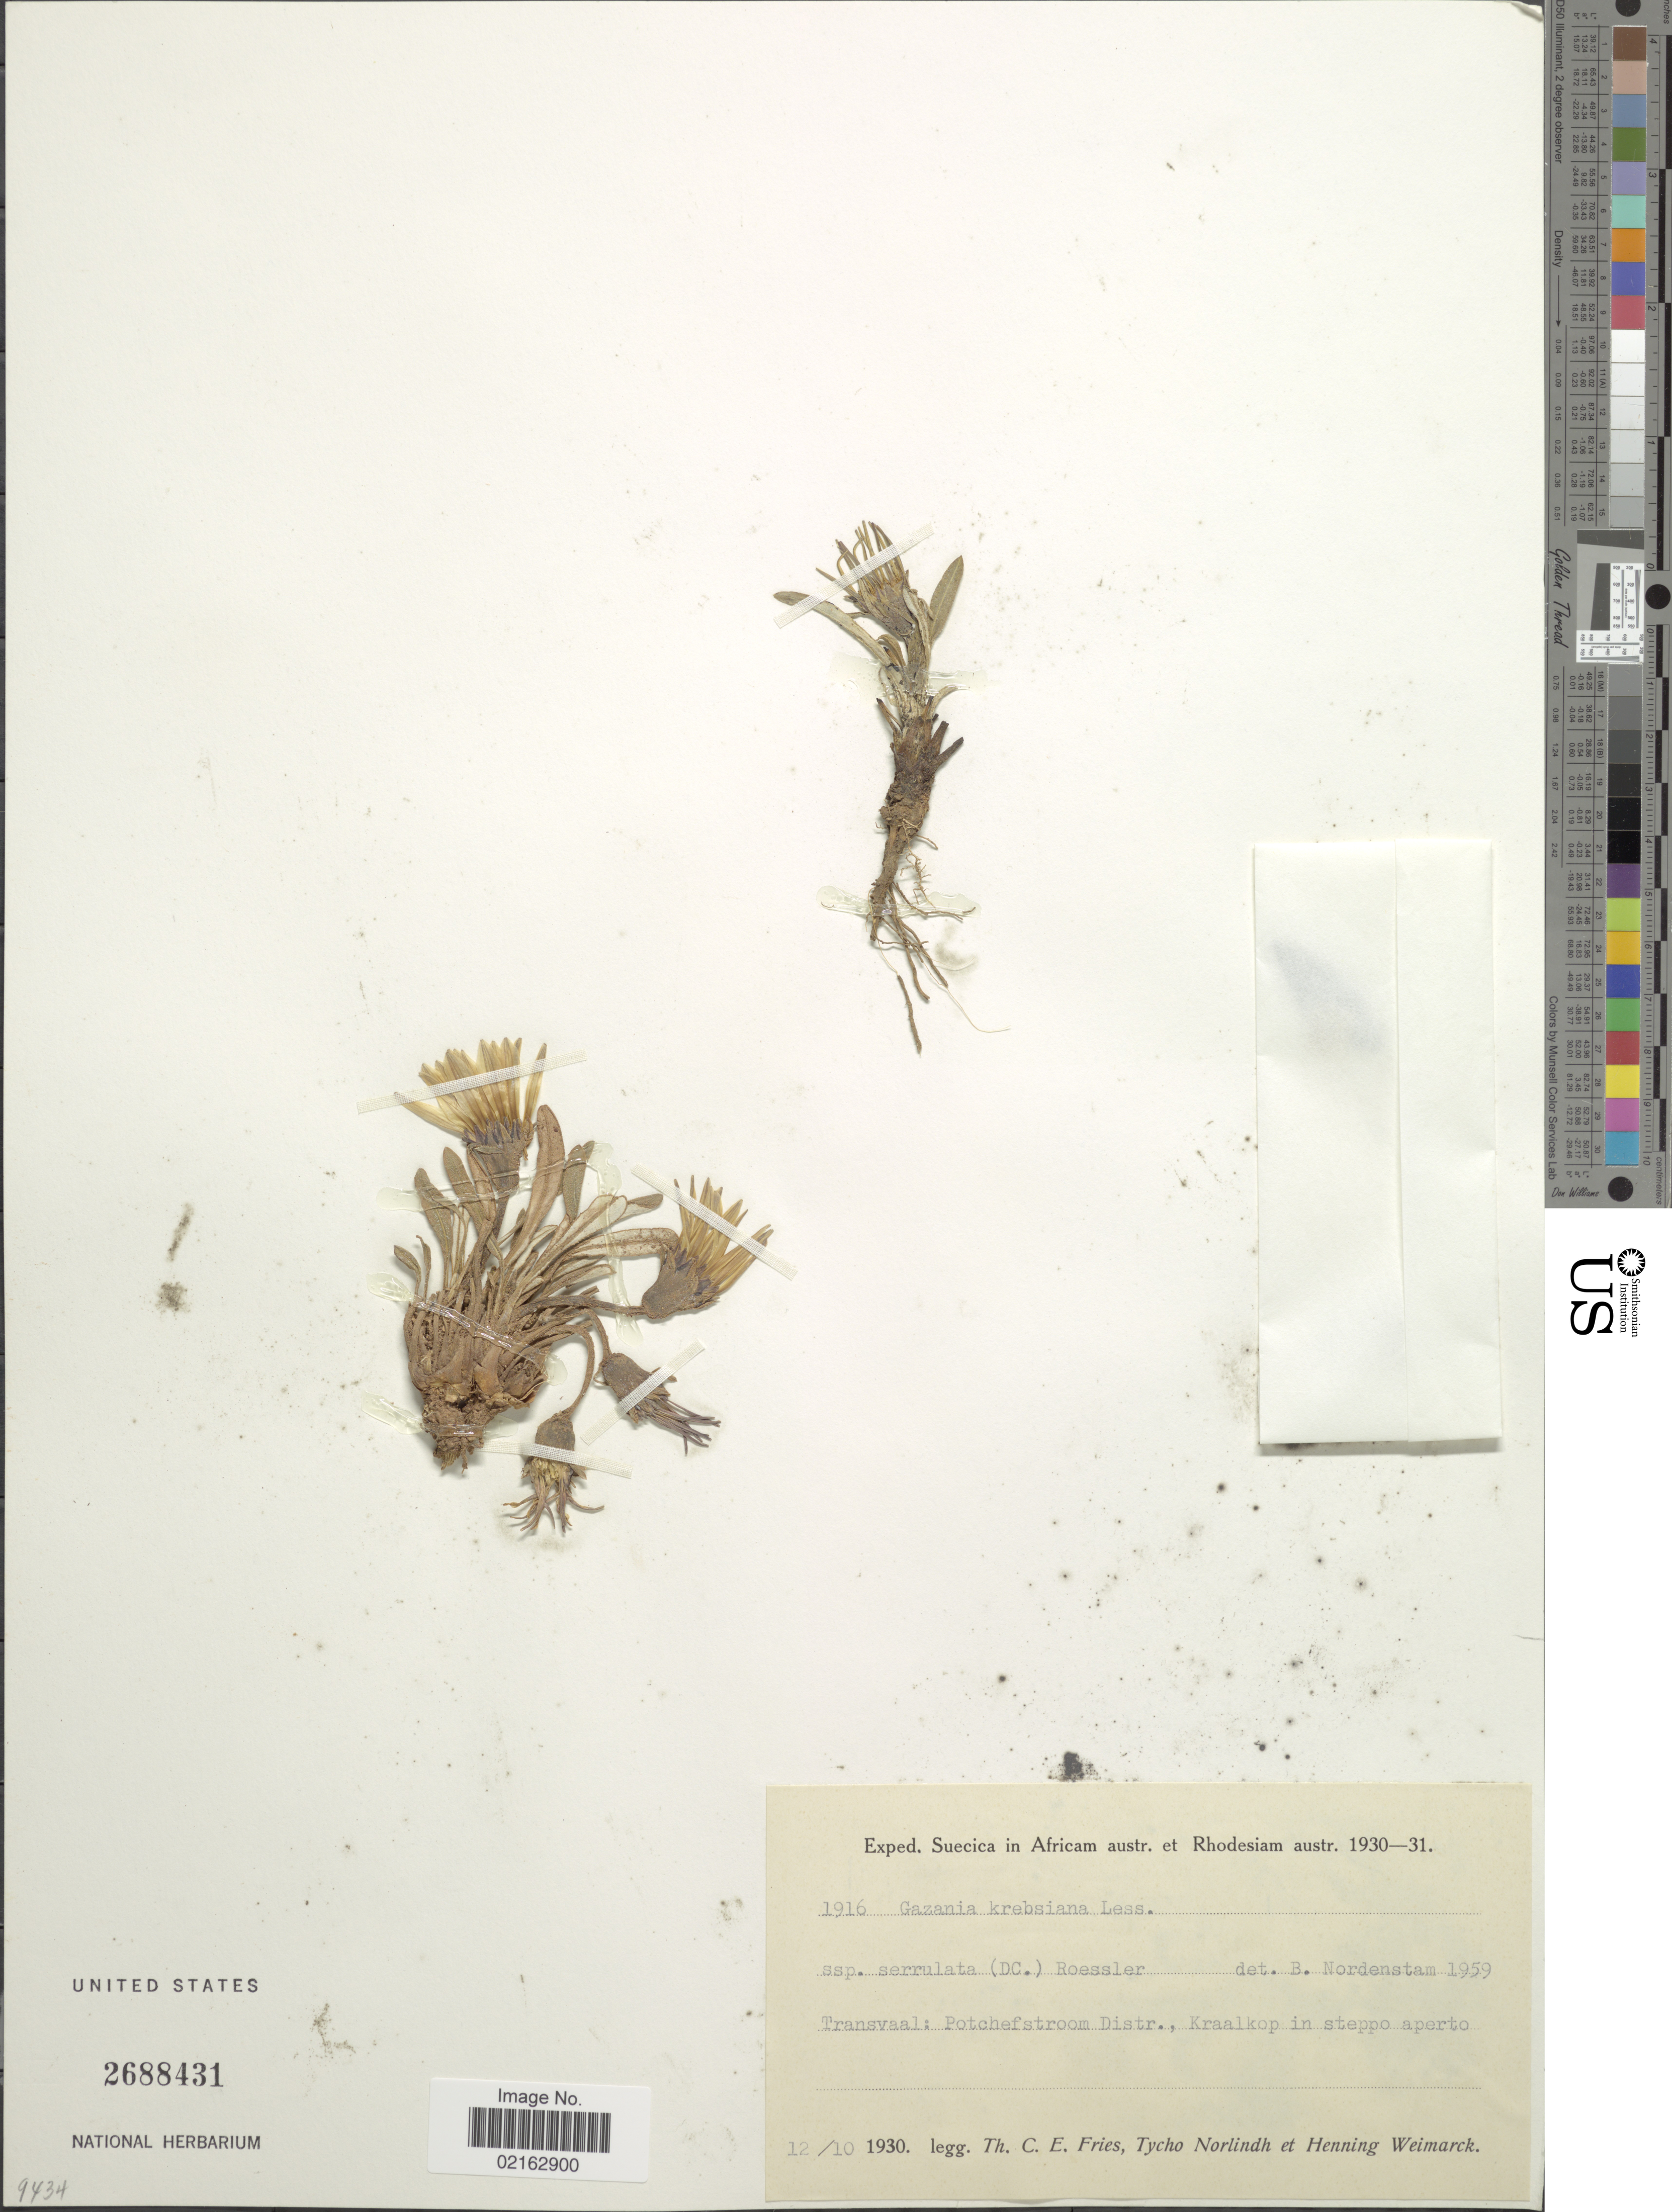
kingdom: Plantae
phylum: Tracheophyta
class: Magnoliopsida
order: Asterales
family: Asteraceae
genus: Gazania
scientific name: Gazania krebsiana subsp. serrulata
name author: (DC.) Roessler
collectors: T. C. E. Fries, N. T. Norlindh & H. Weimarck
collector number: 1916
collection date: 1930-10-12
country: South Africa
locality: Transvaal: Potchefstroom Distr., Kraalkop in steppo aperto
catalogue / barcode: US 2688431